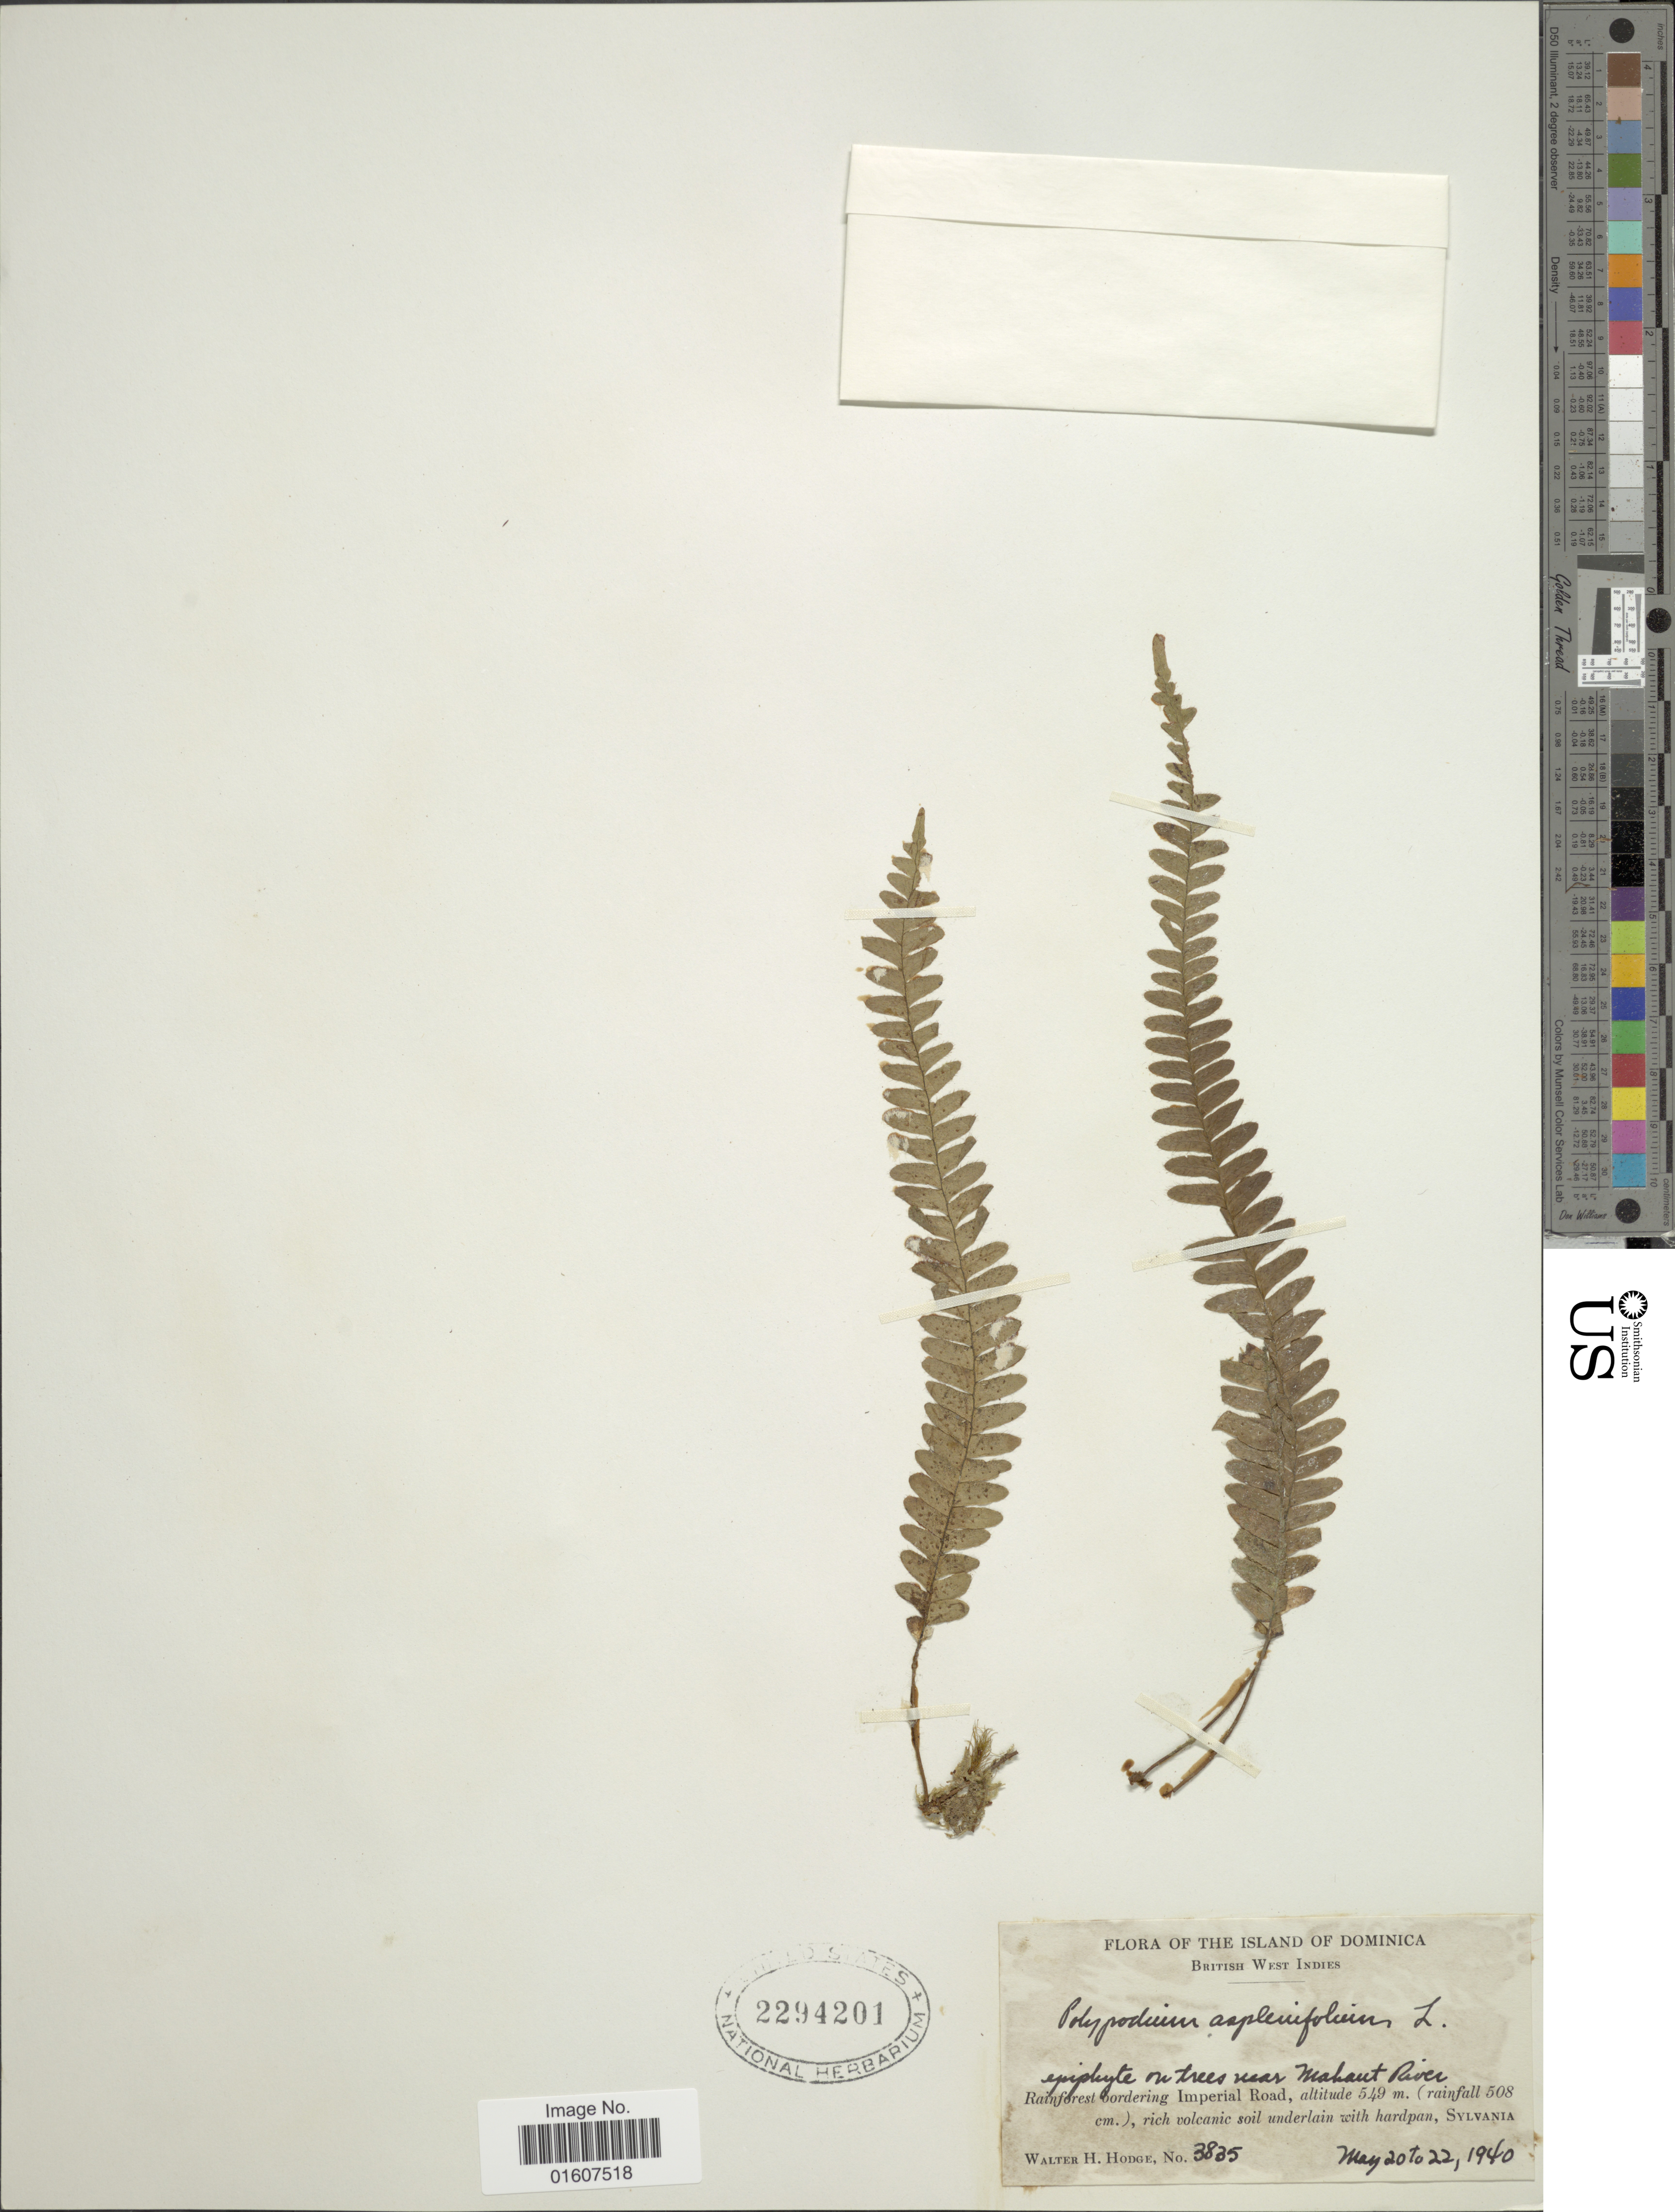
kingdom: Plantae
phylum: Tracheophyta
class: Polypodiopsida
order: Polypodiales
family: Polypodiaceae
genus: Terpsichore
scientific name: Terpsichore eggersii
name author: (Baker ex Hook.) A.R. Sm.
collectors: W. Hodge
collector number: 3835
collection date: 1940-05-20/1940-05-22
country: Dominica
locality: The Island of Dominica, British West Indies,Rainforest bordering Imperial Road, rich volcanic soil underlain with hardpan, Sylvania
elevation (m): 549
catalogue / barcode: US 2294201